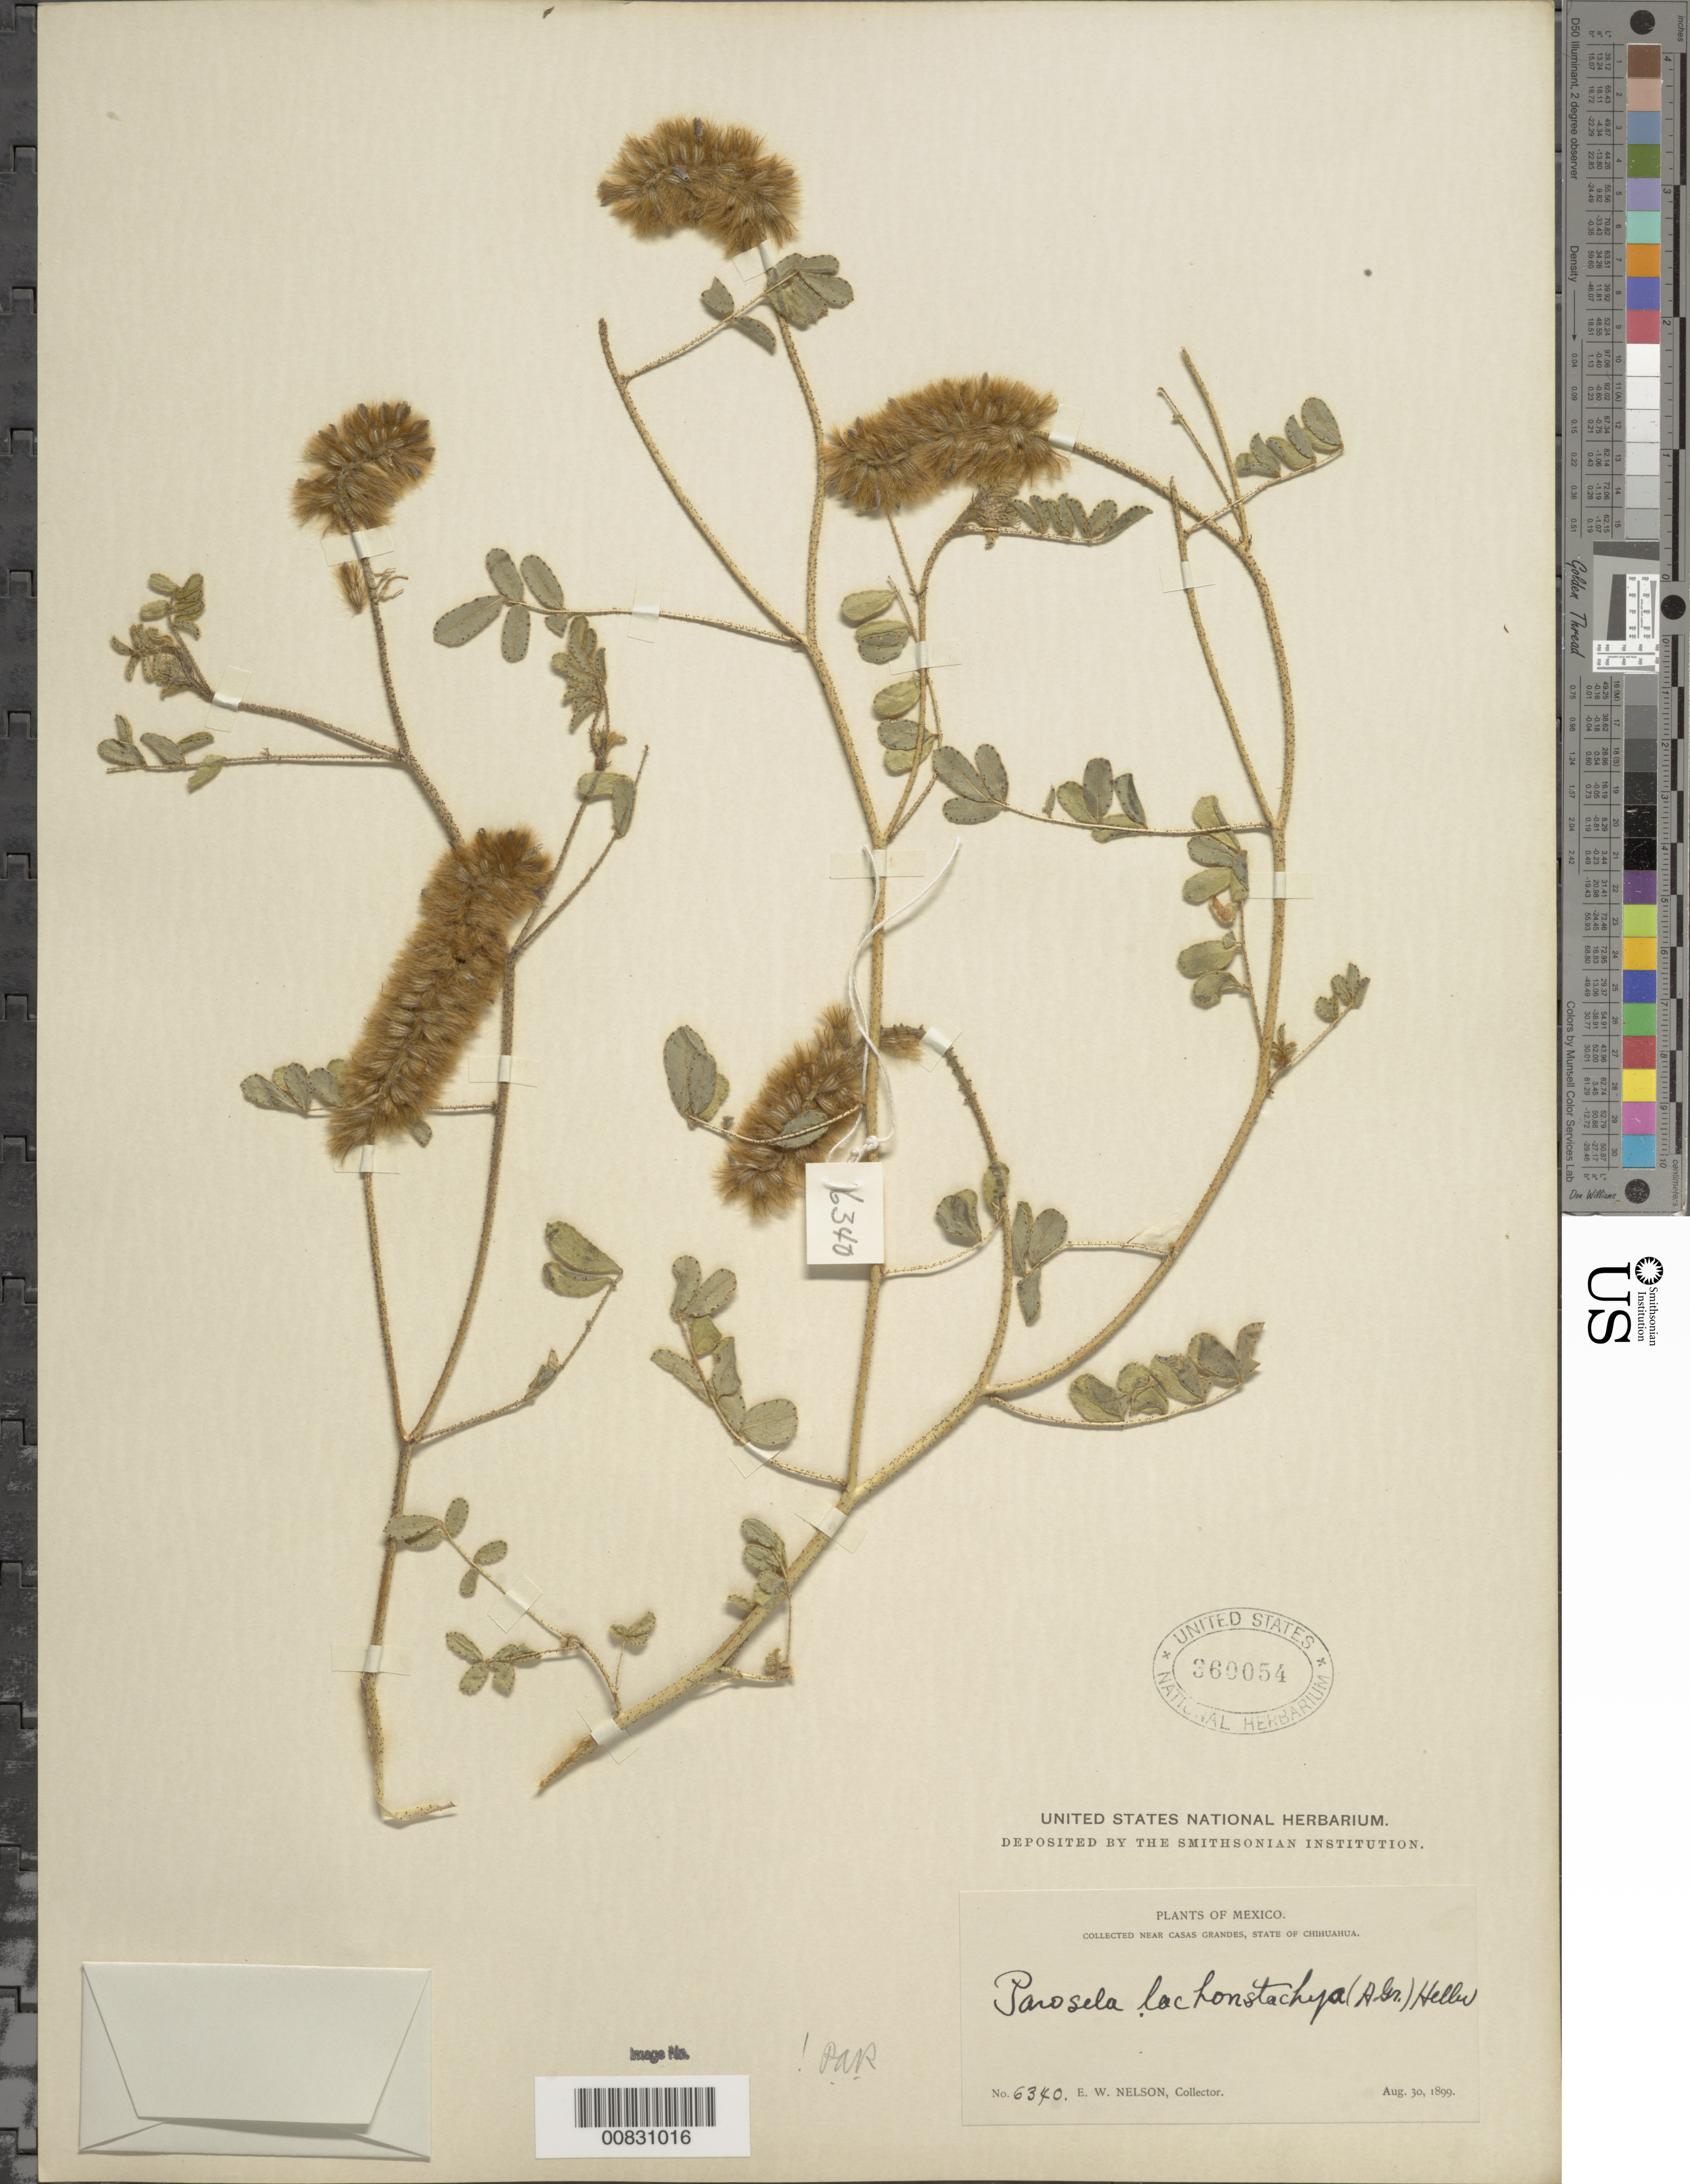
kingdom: Plantae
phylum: Tracheophyta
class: Magnoliopsida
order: Fabales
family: Fabaceae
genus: Dalea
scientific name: Dalea lachnostachys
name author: A. Gray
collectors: E. W. Nelson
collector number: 6340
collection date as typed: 30 Aug 1899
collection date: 1899-08-30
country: Mexico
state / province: Chihuahua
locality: Near Casas Grandes.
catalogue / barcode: US 360054